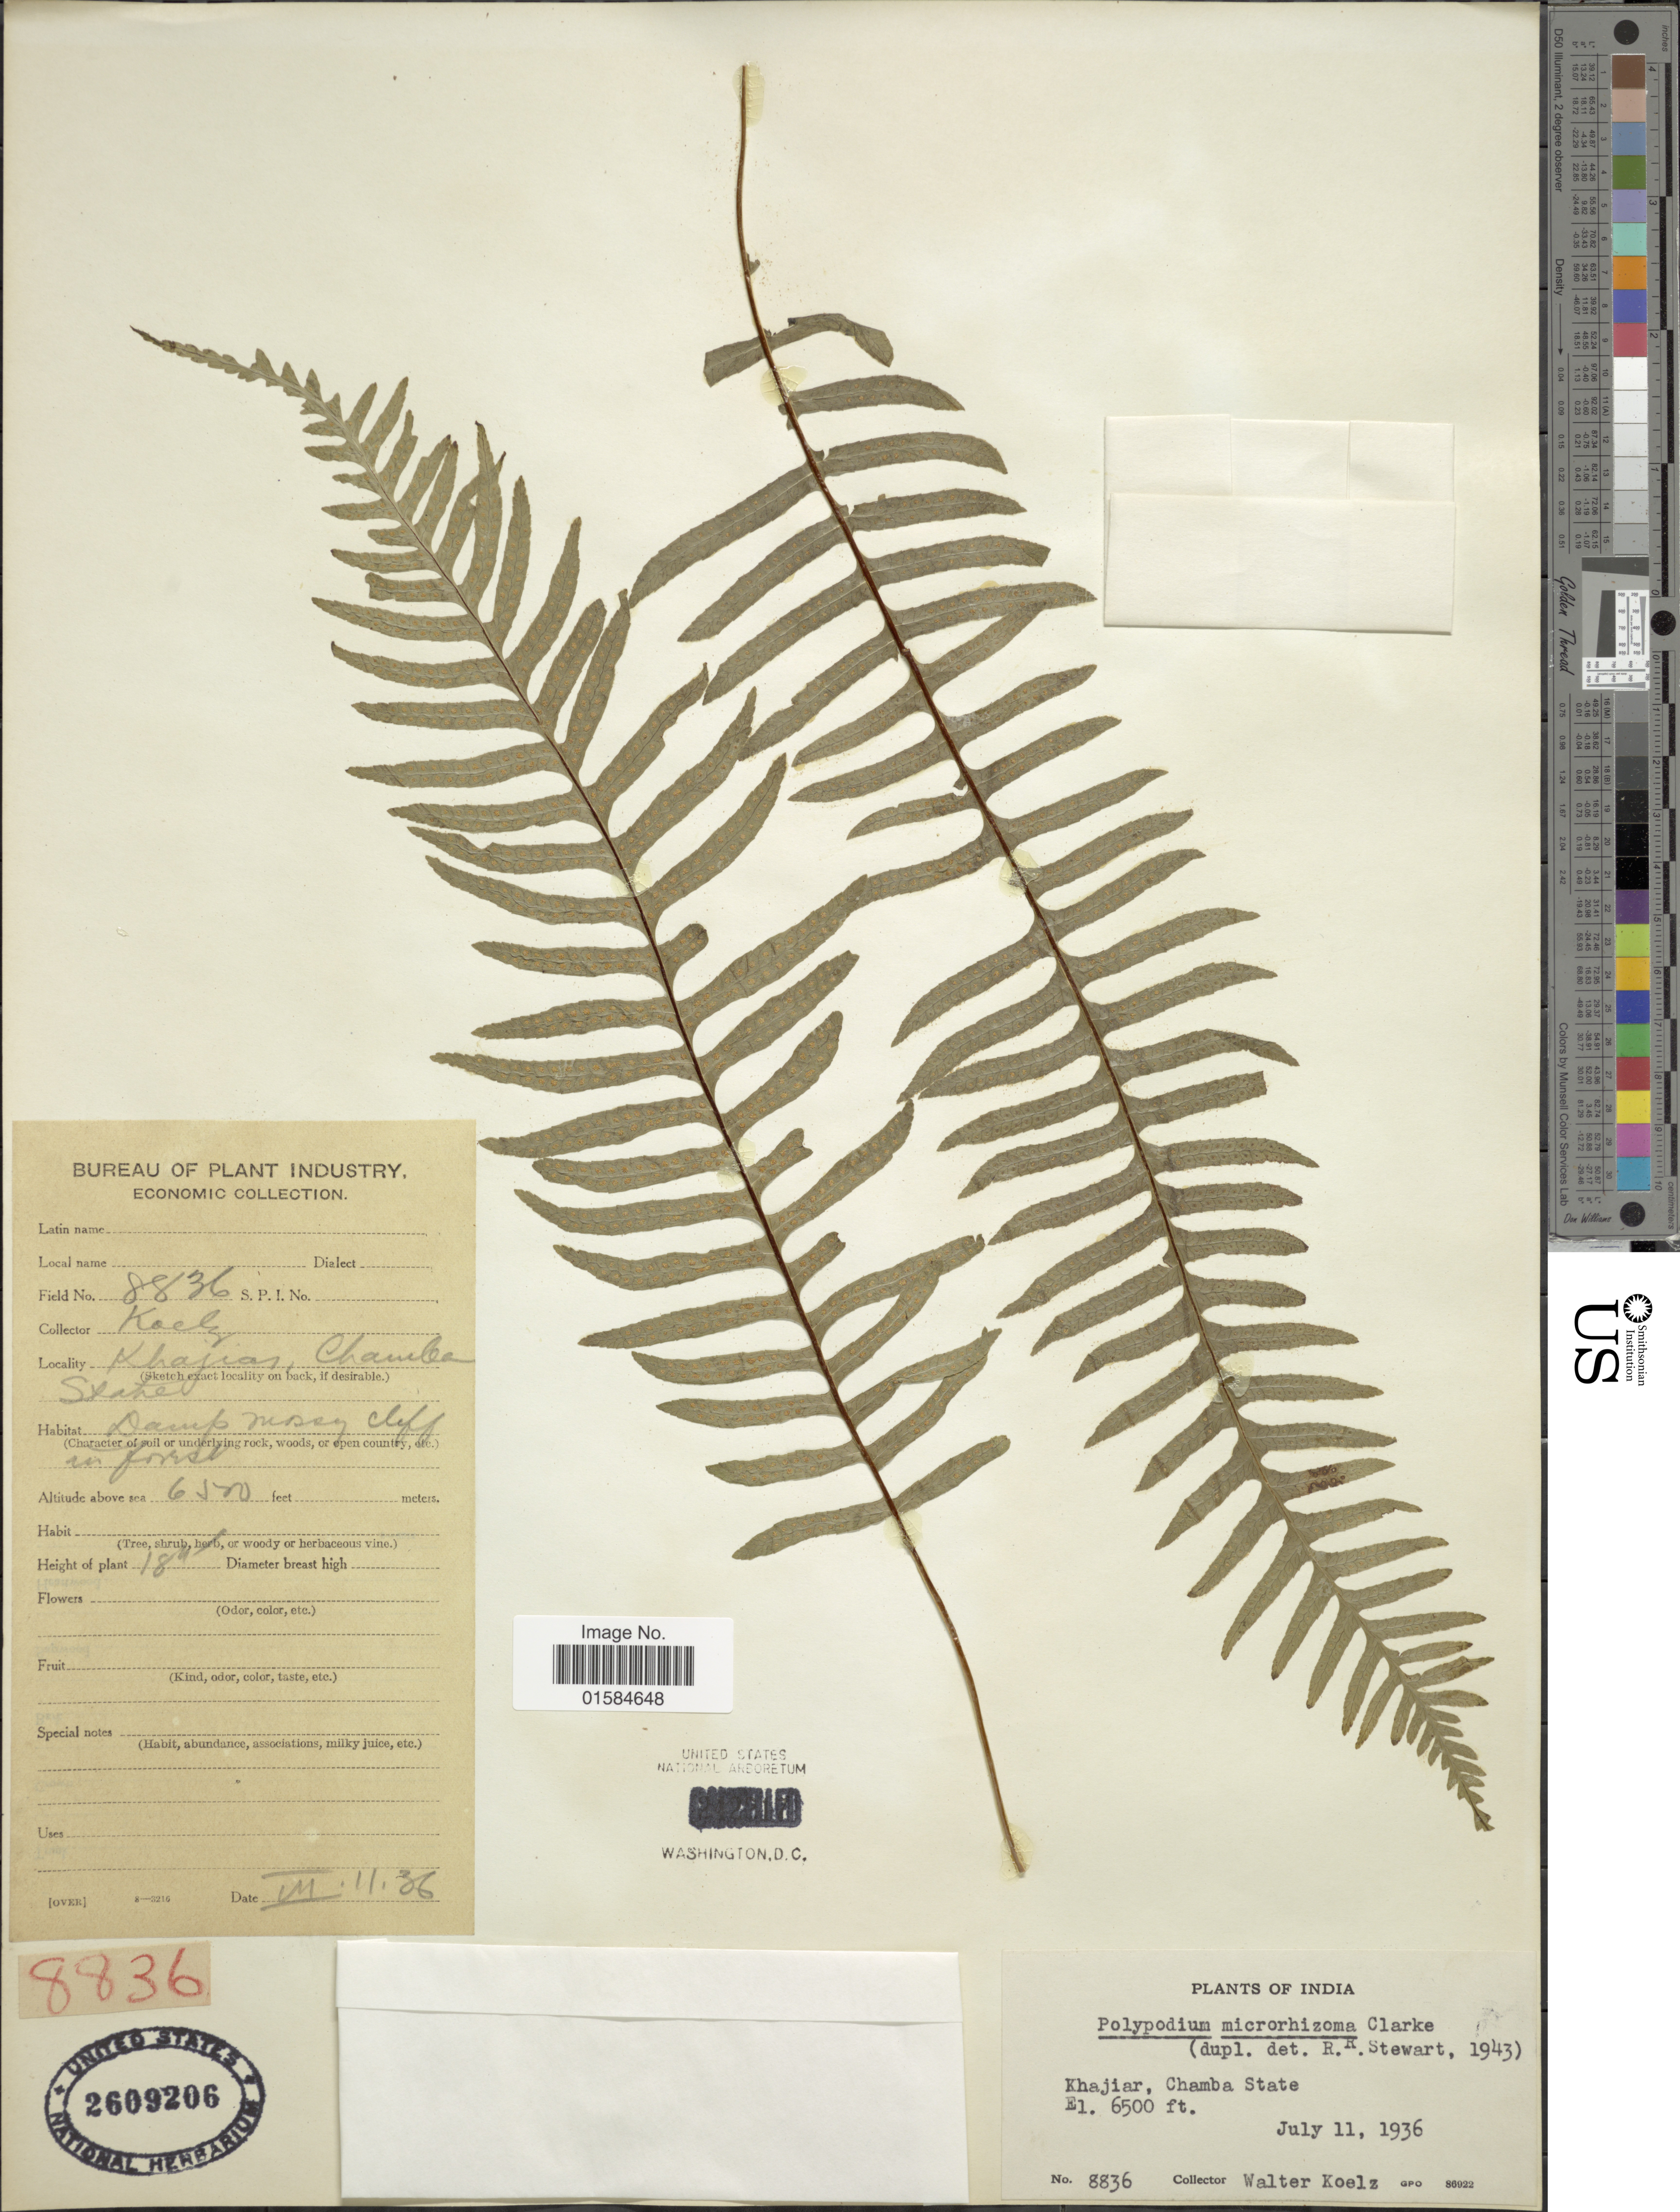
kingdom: Plantae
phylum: Tracheophyta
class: Polypodiopsida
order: Polypodiales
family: Polypodiaceae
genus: Goniophlebium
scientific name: Goniophlebium microrhizoma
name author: (C.B. Clarke) Bedd.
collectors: W. N. Koelz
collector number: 8836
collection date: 1936-07-11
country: India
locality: Khajiar, Chamba State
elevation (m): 1981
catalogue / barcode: US 2609206